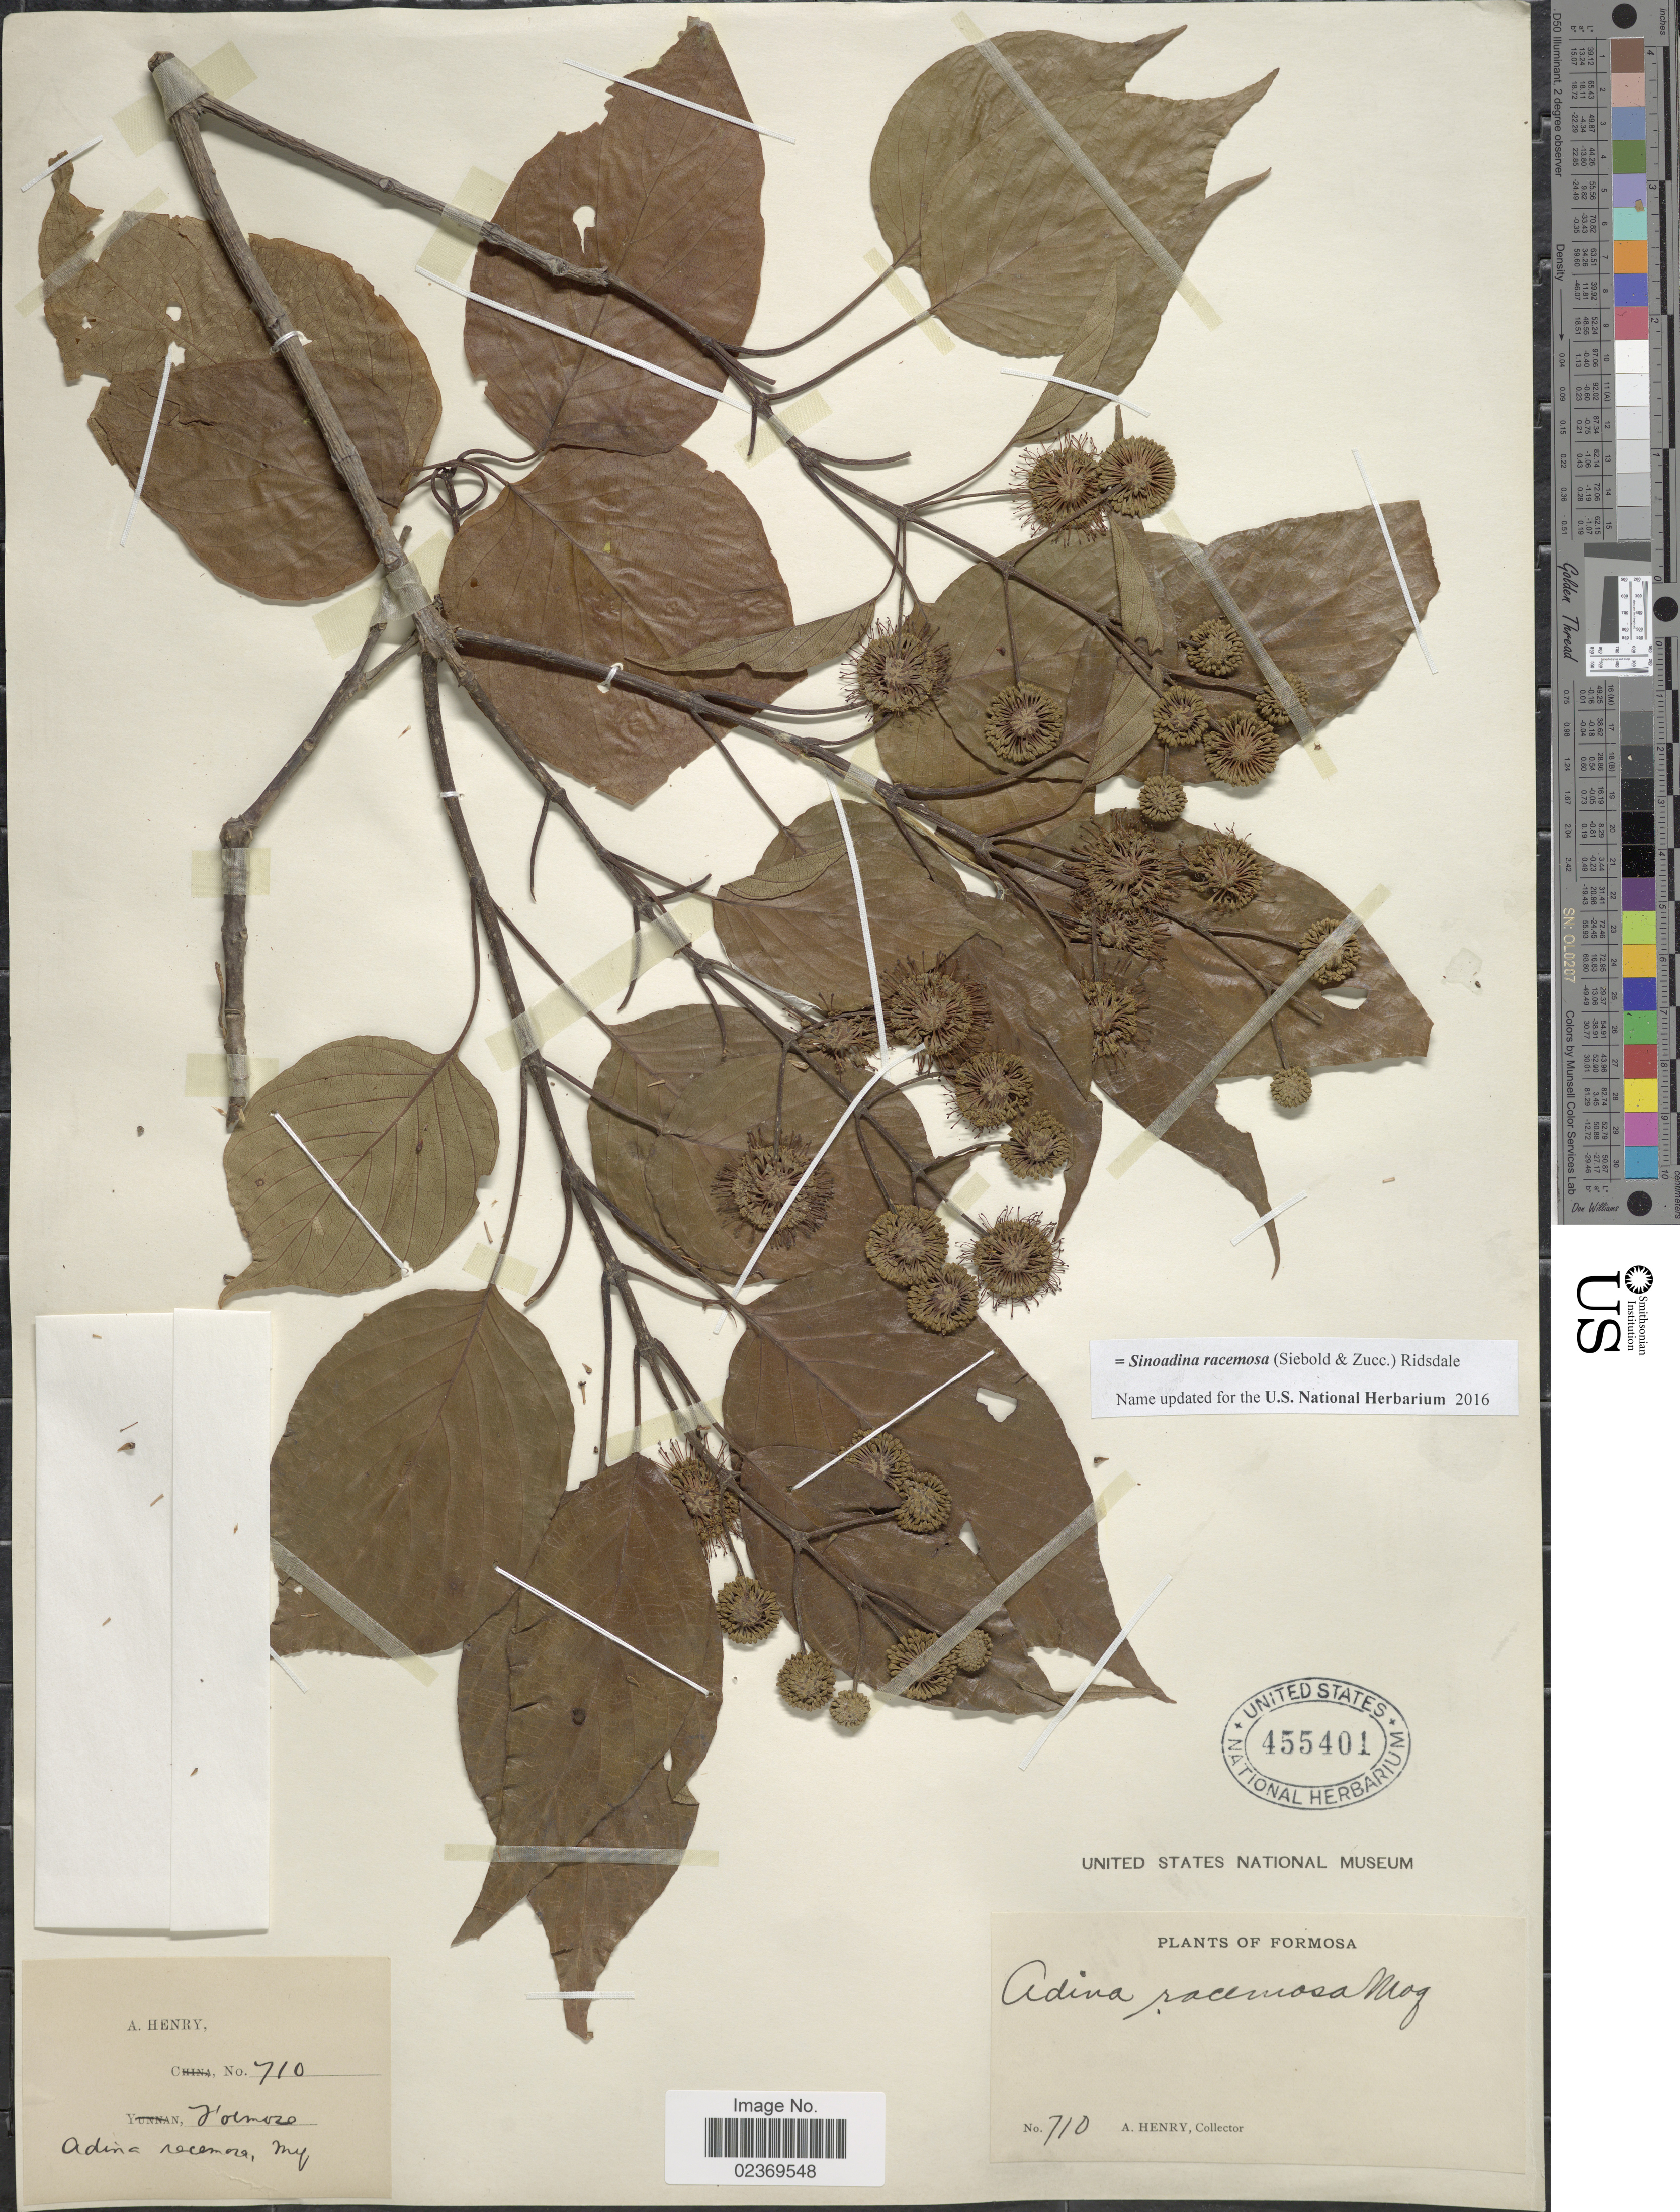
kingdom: Plantae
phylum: Tracheophyta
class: Magnoliopsida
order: Gentianales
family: Rubiaceae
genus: Sinoadina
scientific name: Sinoadina racemosa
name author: (Siebold & Zucc.) Risdale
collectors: A. Henry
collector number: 710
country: Taiwan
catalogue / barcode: US 455401